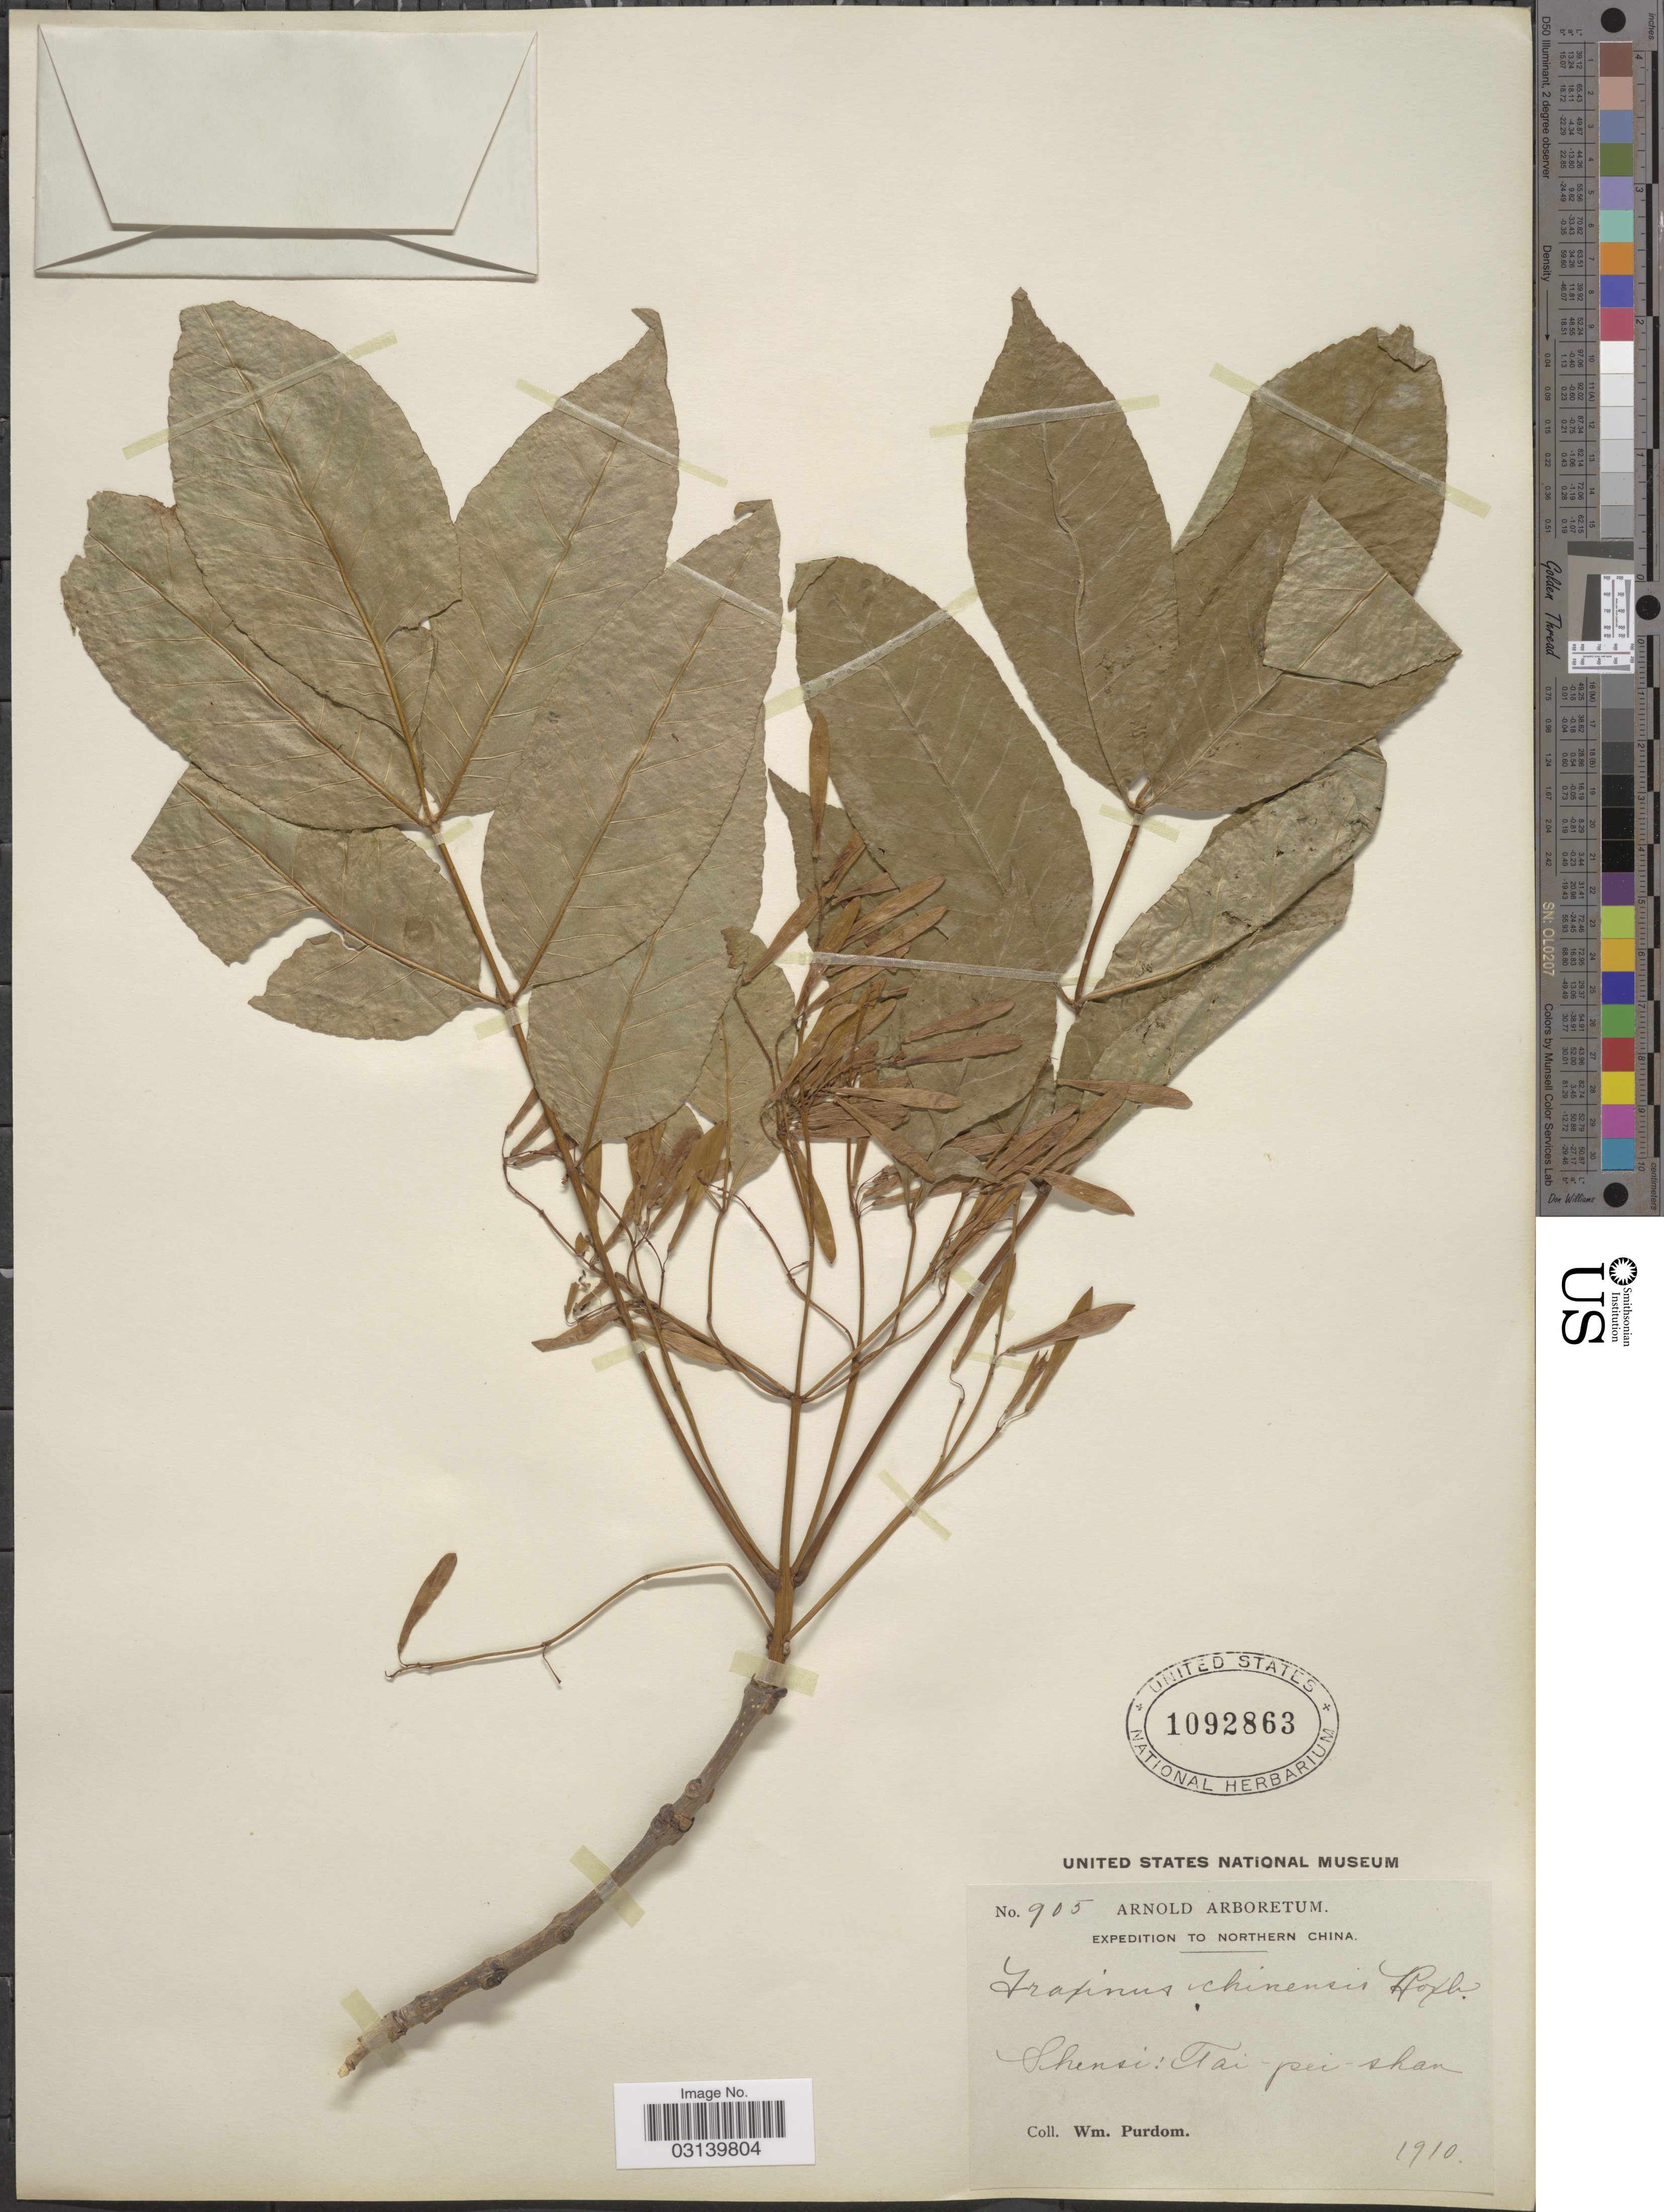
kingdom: Plantae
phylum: Tracheophyta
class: Magnoliopsida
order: Lamiales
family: Oleaceae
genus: Fraxinus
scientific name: Fraxinus chinensis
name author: Roxb.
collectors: W. Purdom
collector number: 905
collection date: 1910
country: China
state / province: Shaanxi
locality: Northern China. Shensi: Tai-pei-shan.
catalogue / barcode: US 1092863